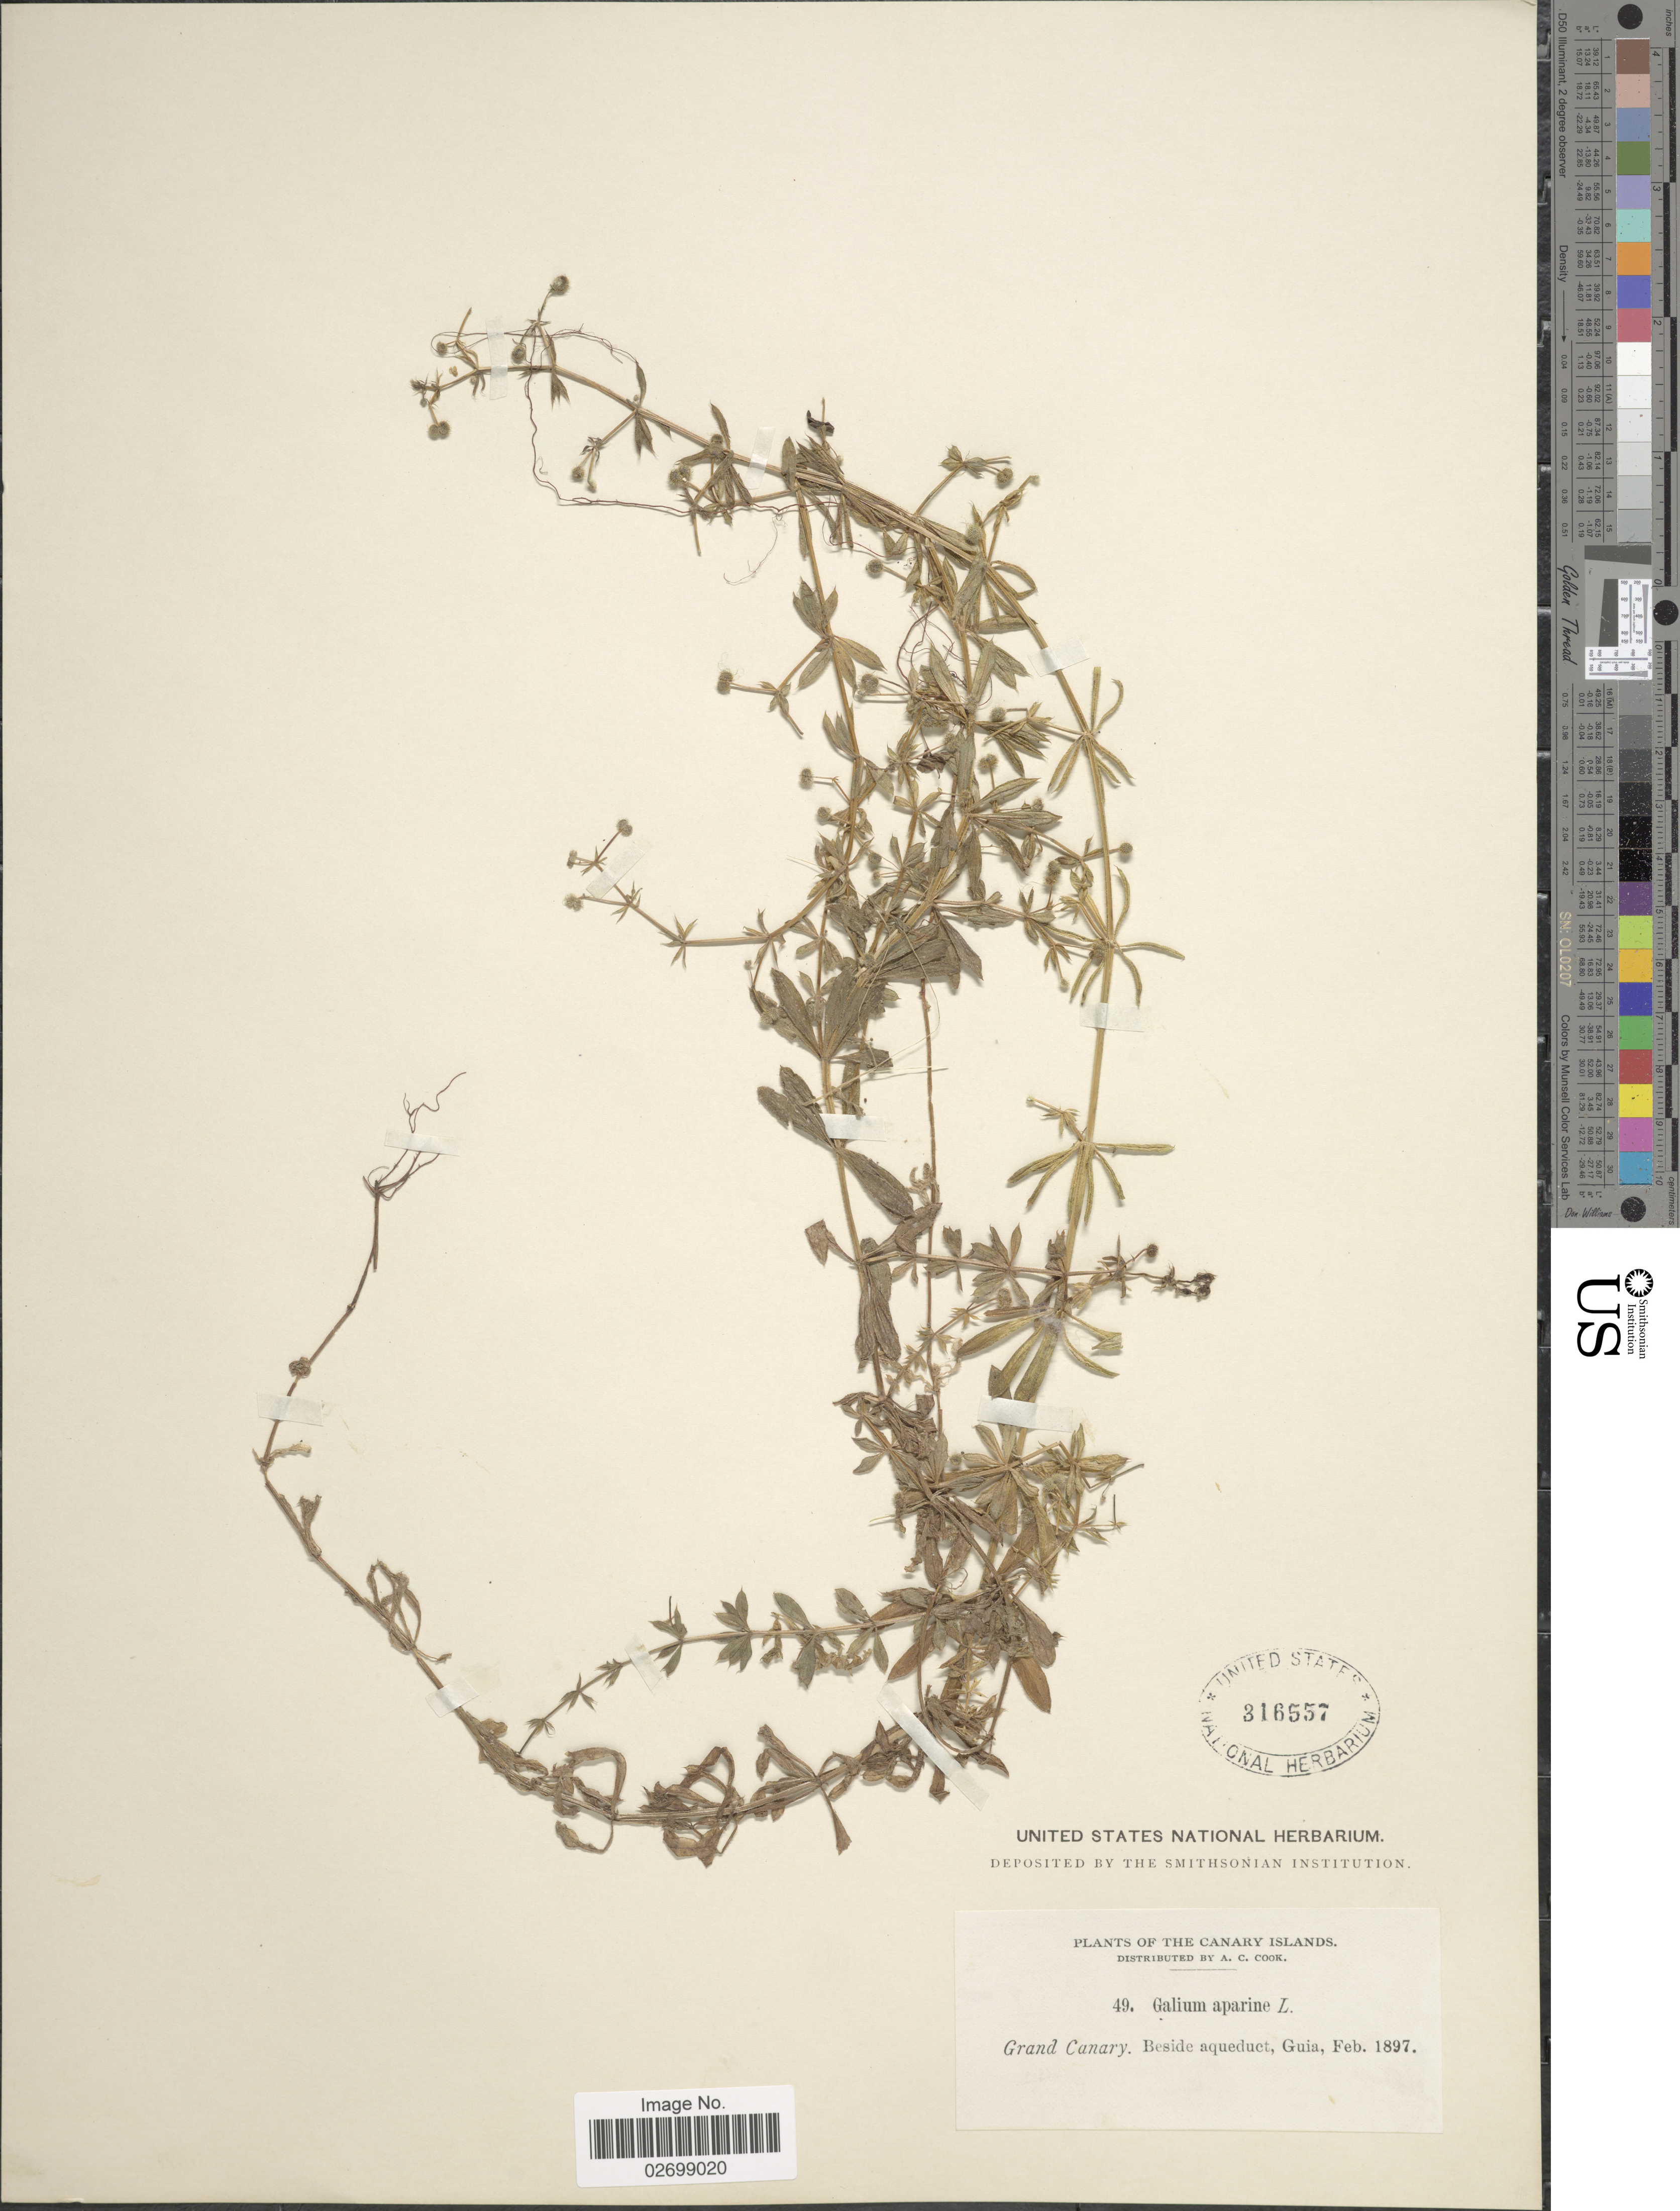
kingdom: Plantae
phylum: Tracheophyta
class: Magnoliopsida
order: Gentianales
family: Rubiaceae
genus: Galium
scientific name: Galium aparine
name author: L.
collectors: Alice C. Cook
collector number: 49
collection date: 1897-02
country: Spain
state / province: Canarias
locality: Canary Islands. Grand Canary. Beside aqueduct, Guia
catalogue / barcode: US 316557